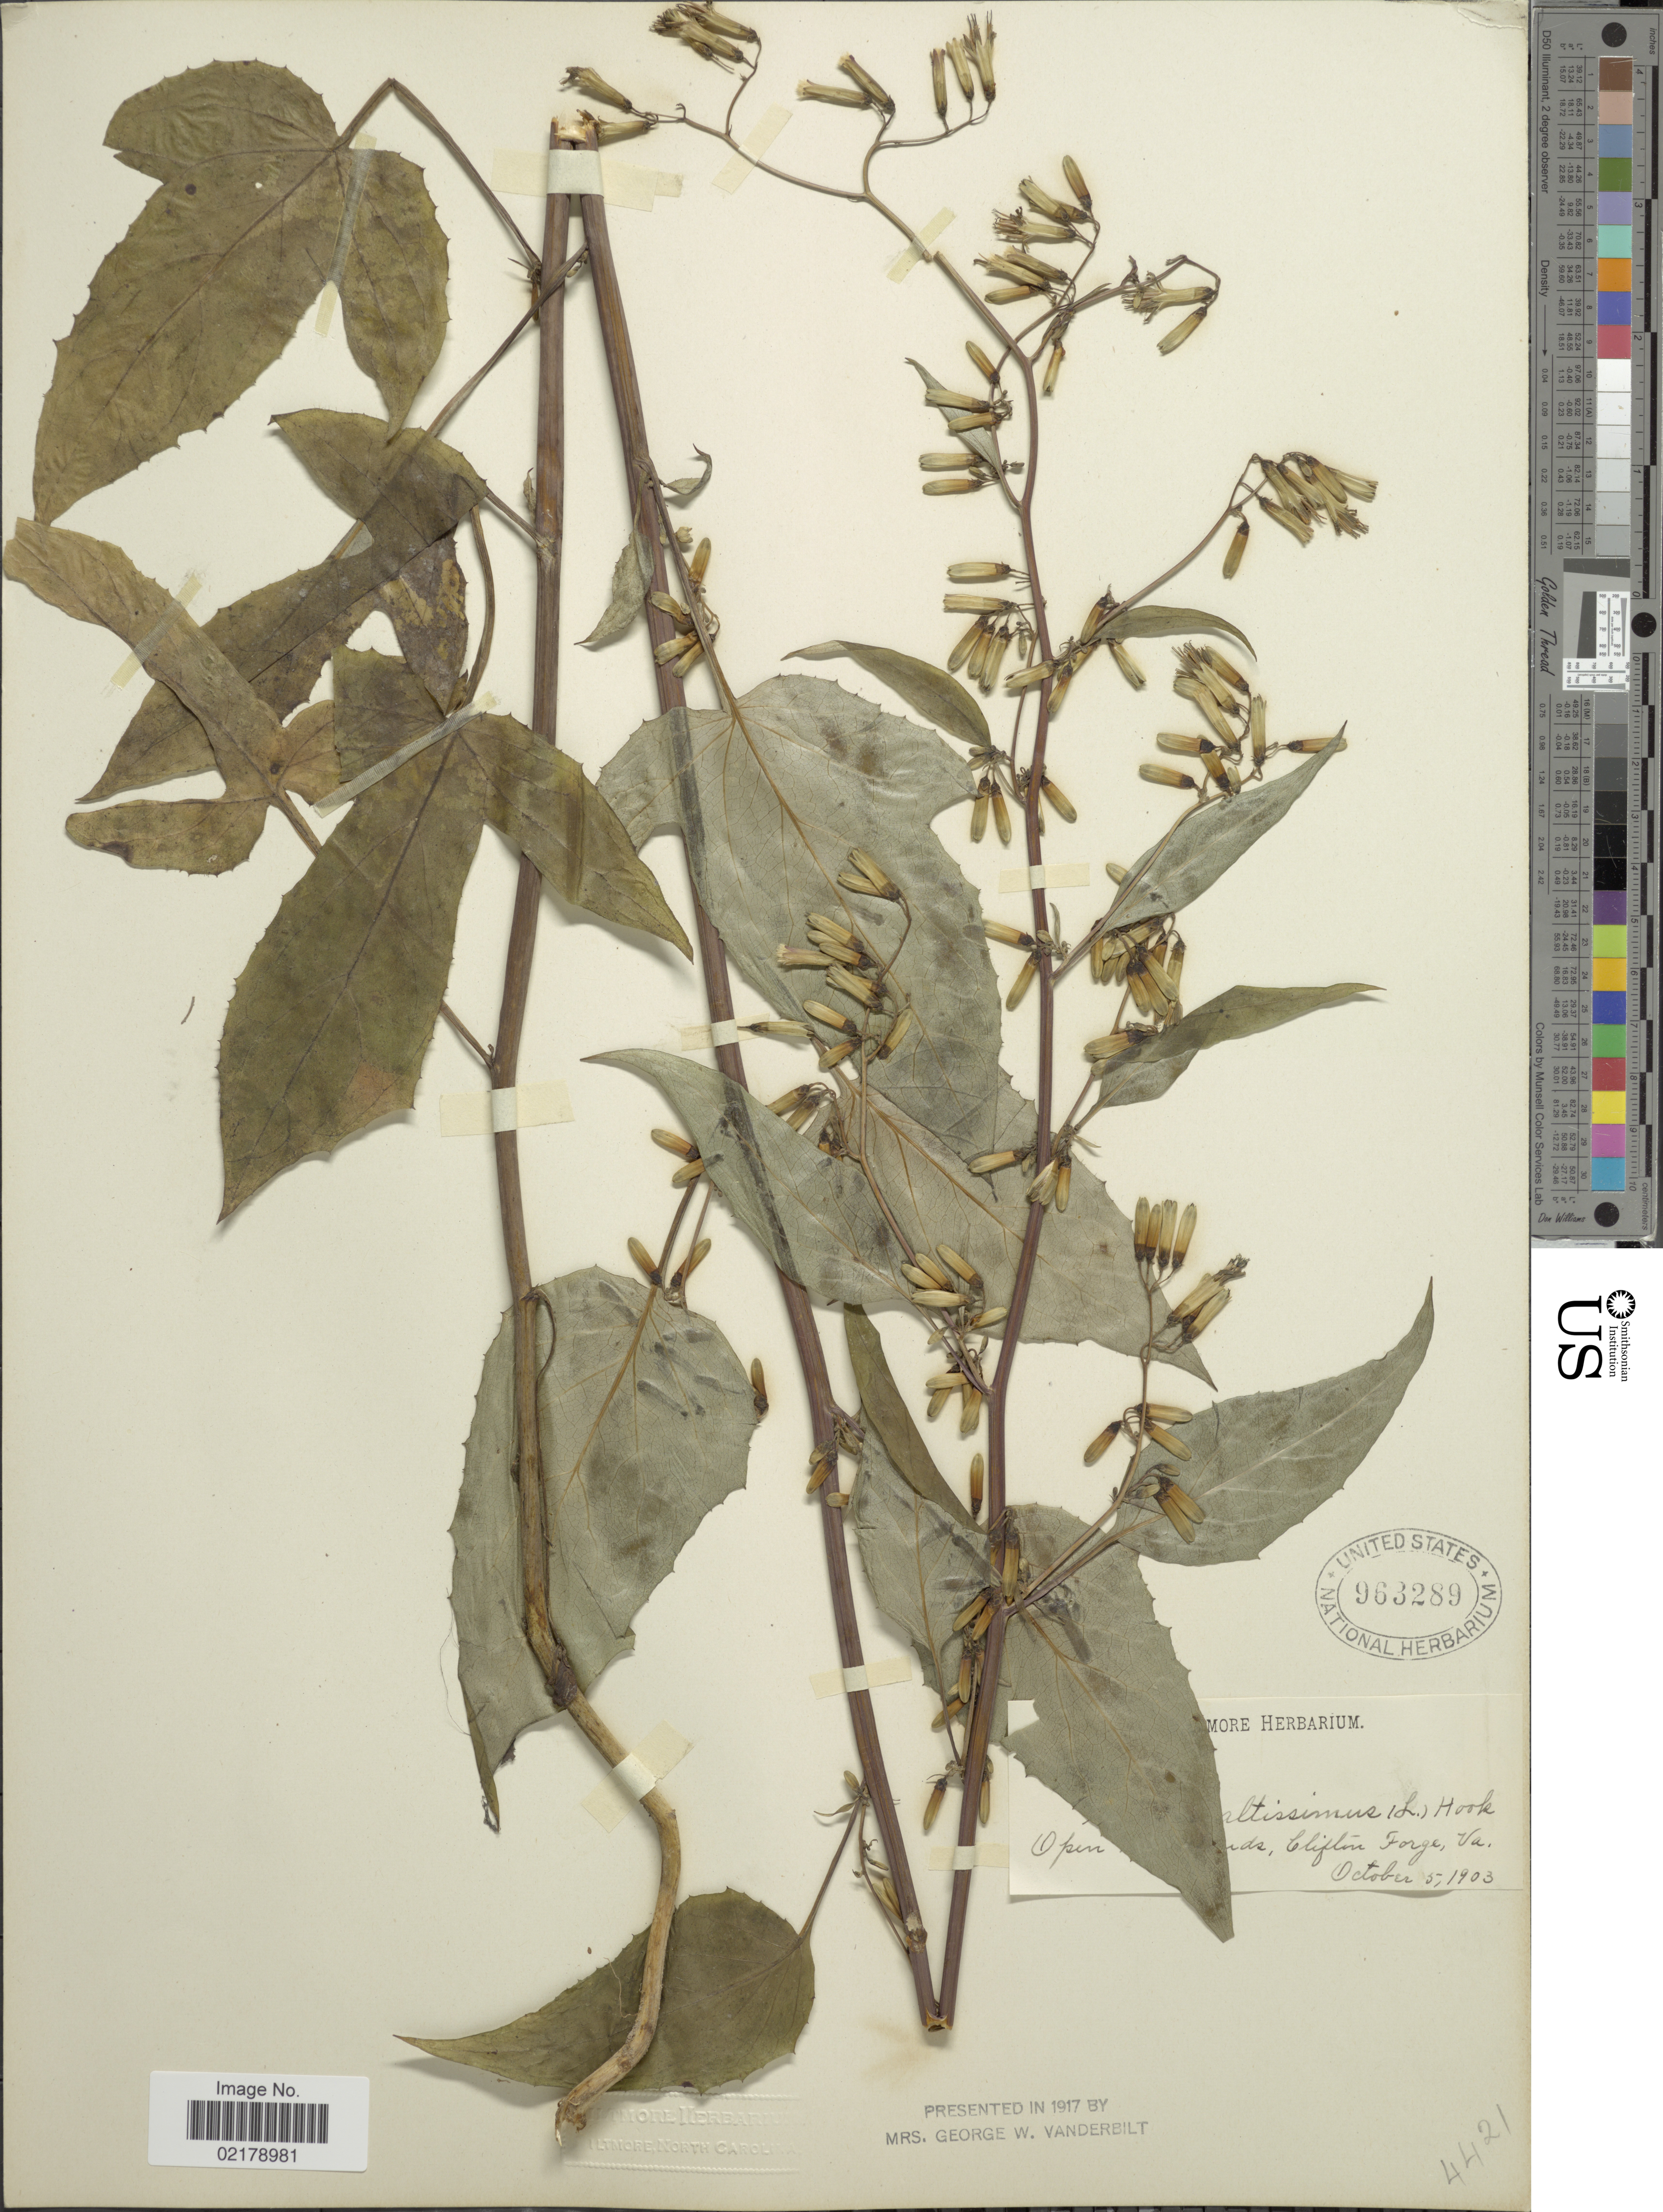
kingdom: Plantae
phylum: Tracheophyta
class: Magnoliopsida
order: Asterales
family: Asteraceae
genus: Nabalus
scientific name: Nabalus altissimus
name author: (L.) Hook.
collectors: ex herb. Biltmore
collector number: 44218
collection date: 1903-10-05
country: United States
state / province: Virginia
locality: Clifton Forge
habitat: Open woodlands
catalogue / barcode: US 963289